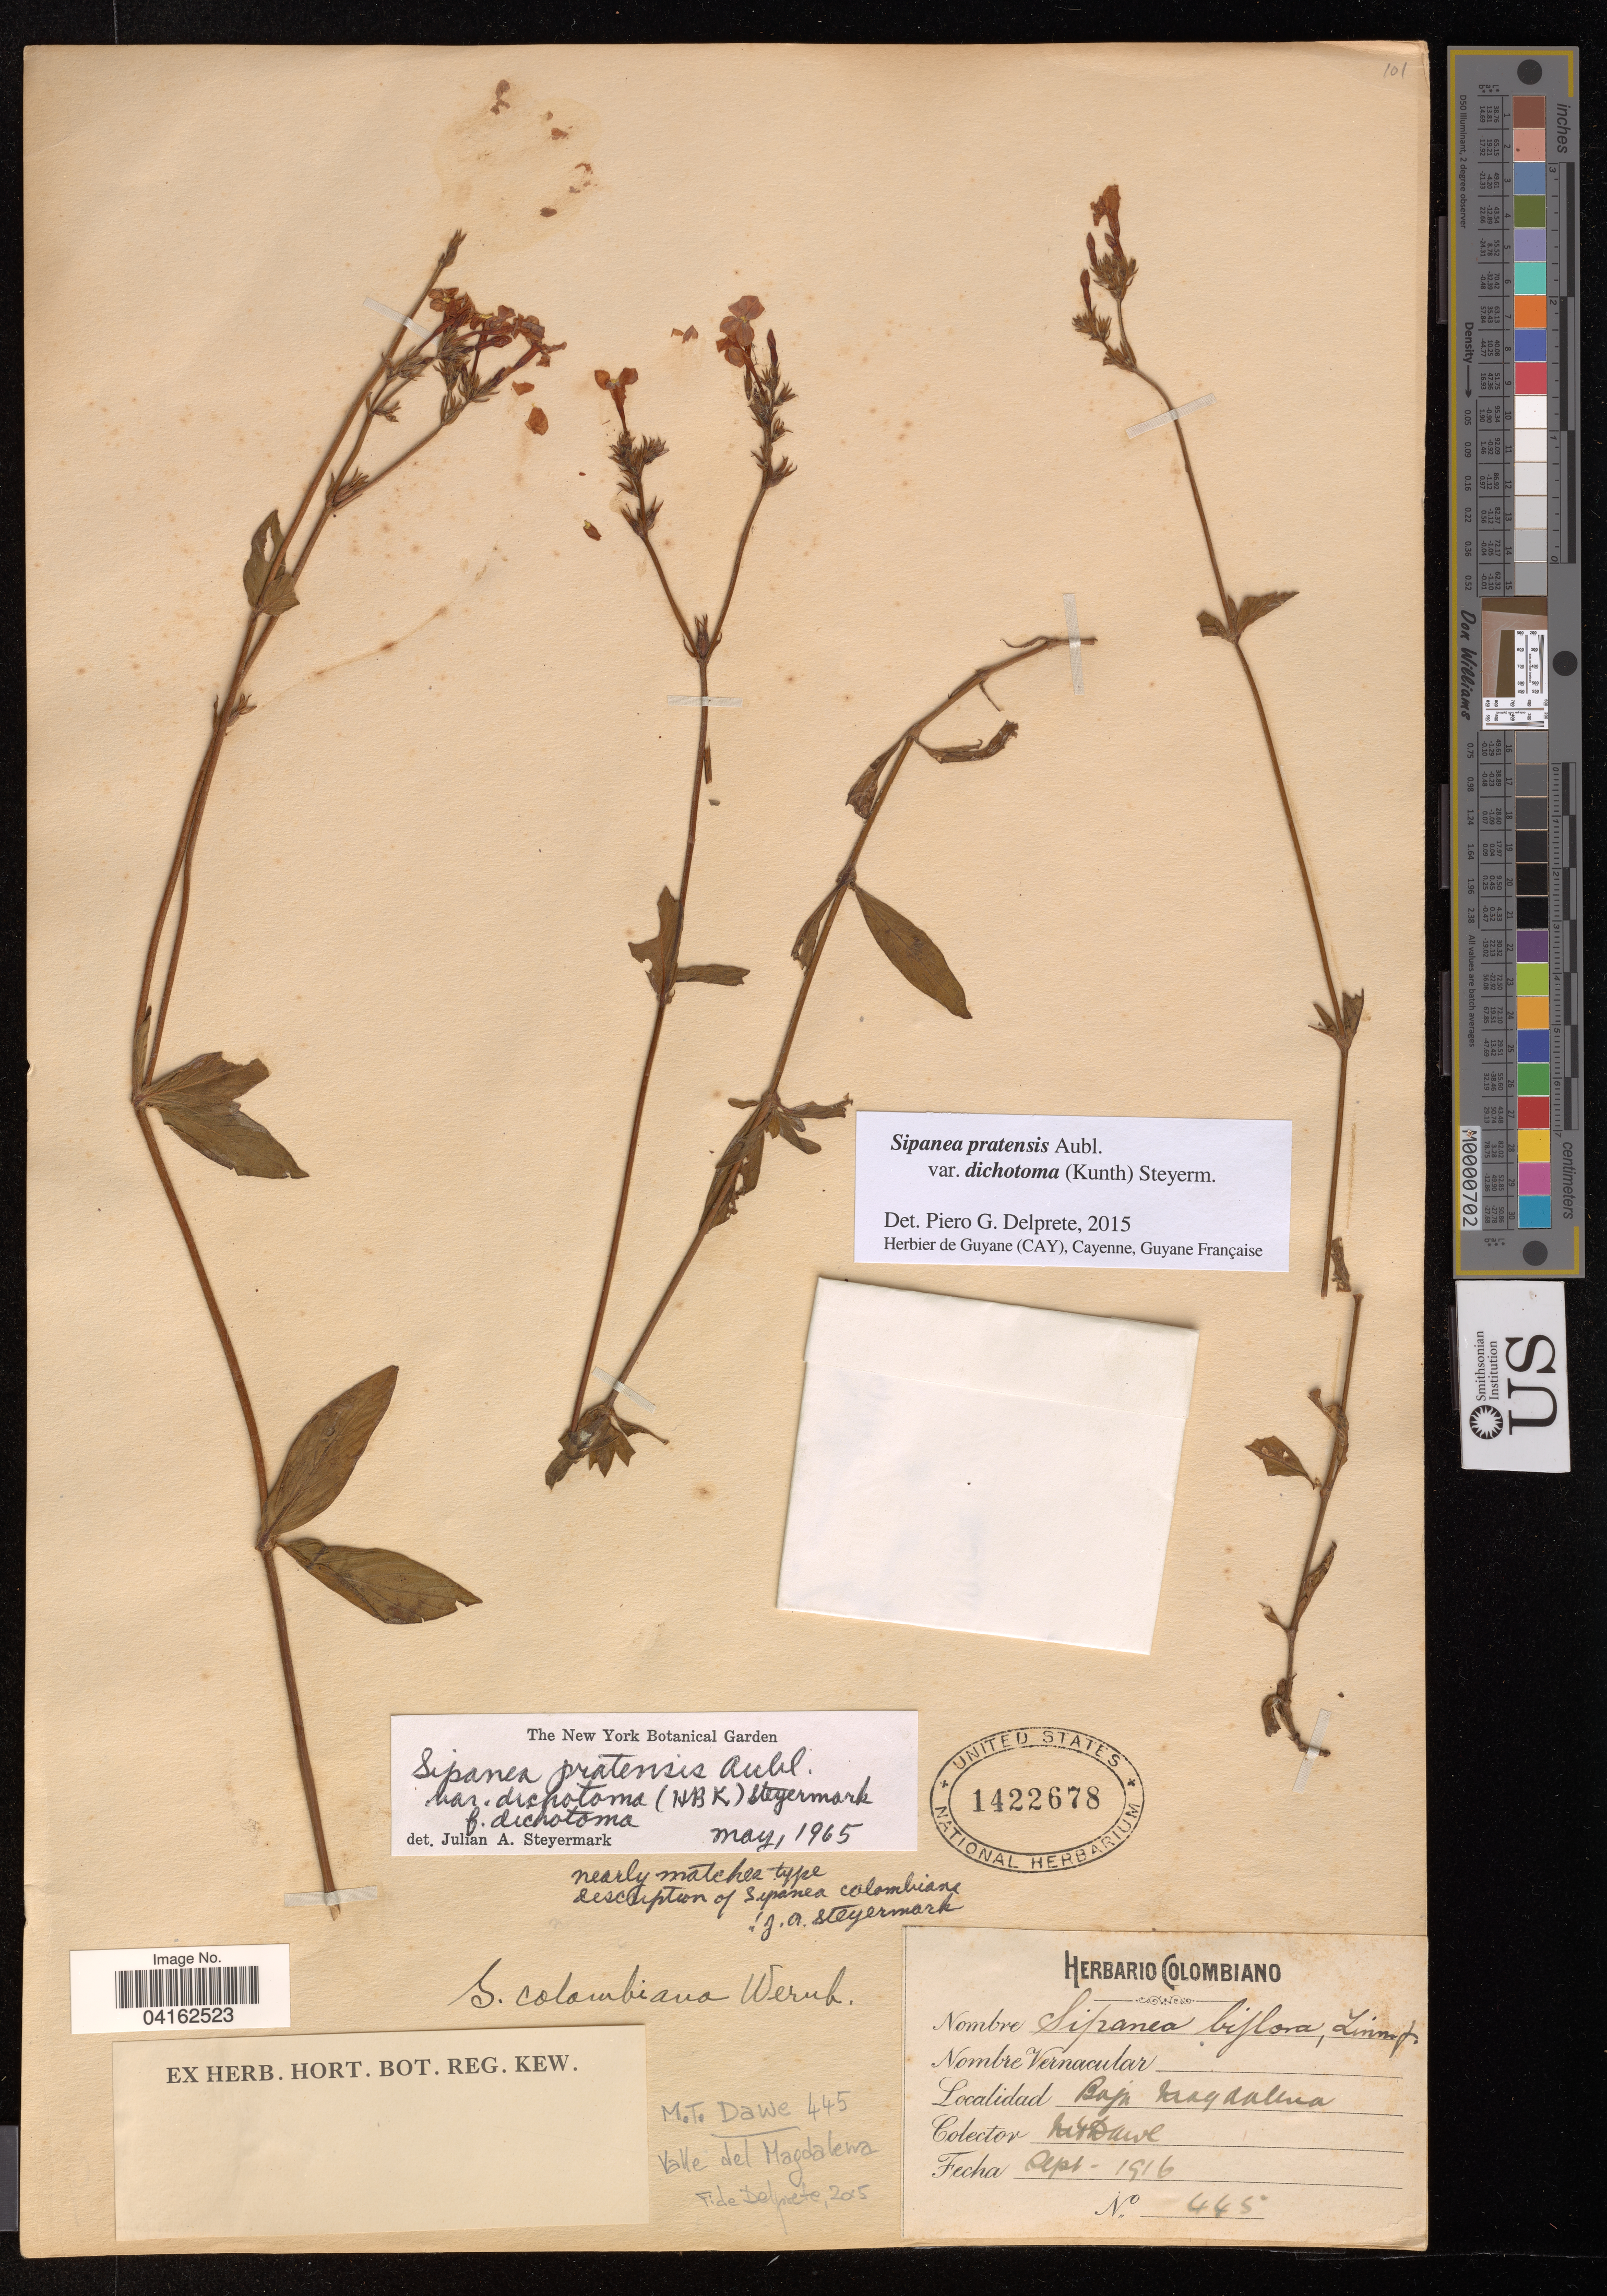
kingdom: Plantae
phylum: Tracheophyta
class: Magnoliopsida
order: Gentianales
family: Rubiaceae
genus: Sipanea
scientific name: Sipanea pratensis var. dichotoma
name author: (Kunth) Steyerm.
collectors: M. T. Dawe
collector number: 445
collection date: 1916-09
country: Colombia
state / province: Magdalena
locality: Baja Magdalena. Valle del Magdalena.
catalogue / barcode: US 1422678